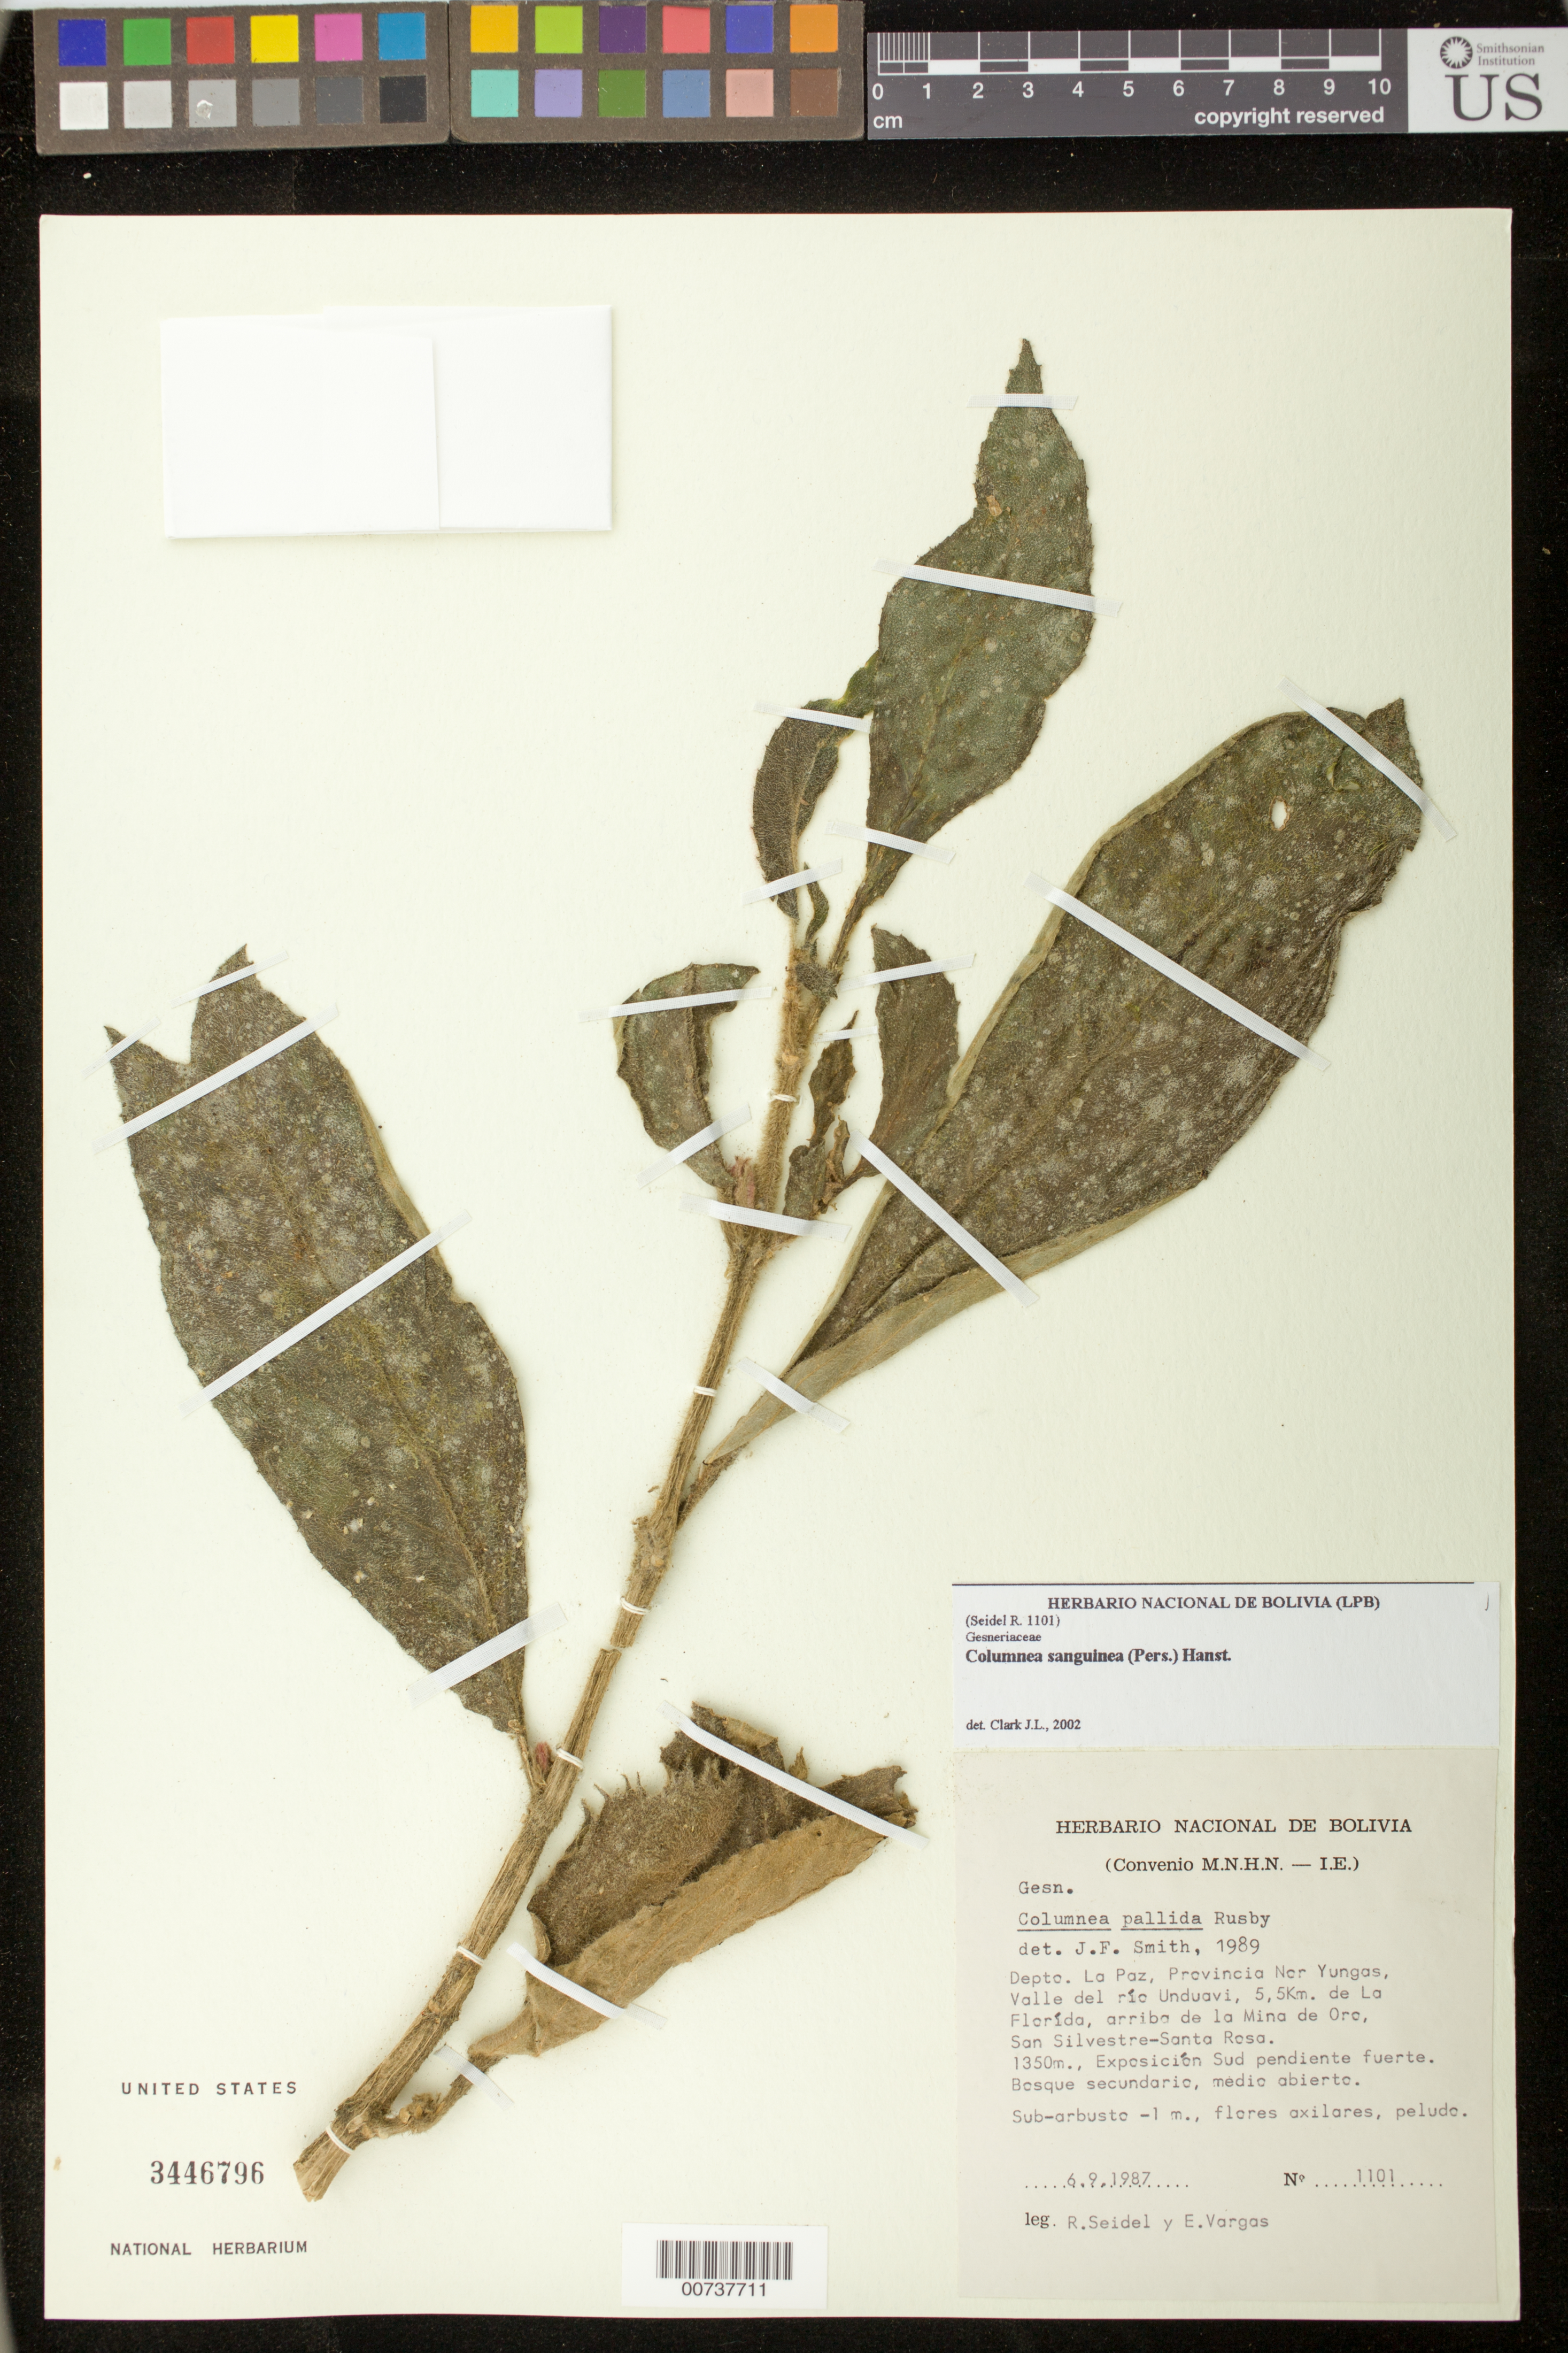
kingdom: Plantae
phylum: Tracheophyta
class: Magnoliopsida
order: Lamiales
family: Gesneriaceae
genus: Columnea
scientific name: Columnea sanguinea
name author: (Pers.) Hanst.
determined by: Clark, J. L., (SEL), The Marie Selby Botanical Garden (UNITED STATES)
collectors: R. Seidel & E. Richter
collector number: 1101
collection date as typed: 1987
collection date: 1987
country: Bolivia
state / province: La Paz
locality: Prov.Nor Yungas, Valle del río Unduavi, 5.5 km de La Florída, arribe de la Mina de Oro, San Silvestre-Santa Rosa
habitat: Exposición Sud pendiente fuerte, bosque secundario, medio abierto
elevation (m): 1350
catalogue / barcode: US 3446796